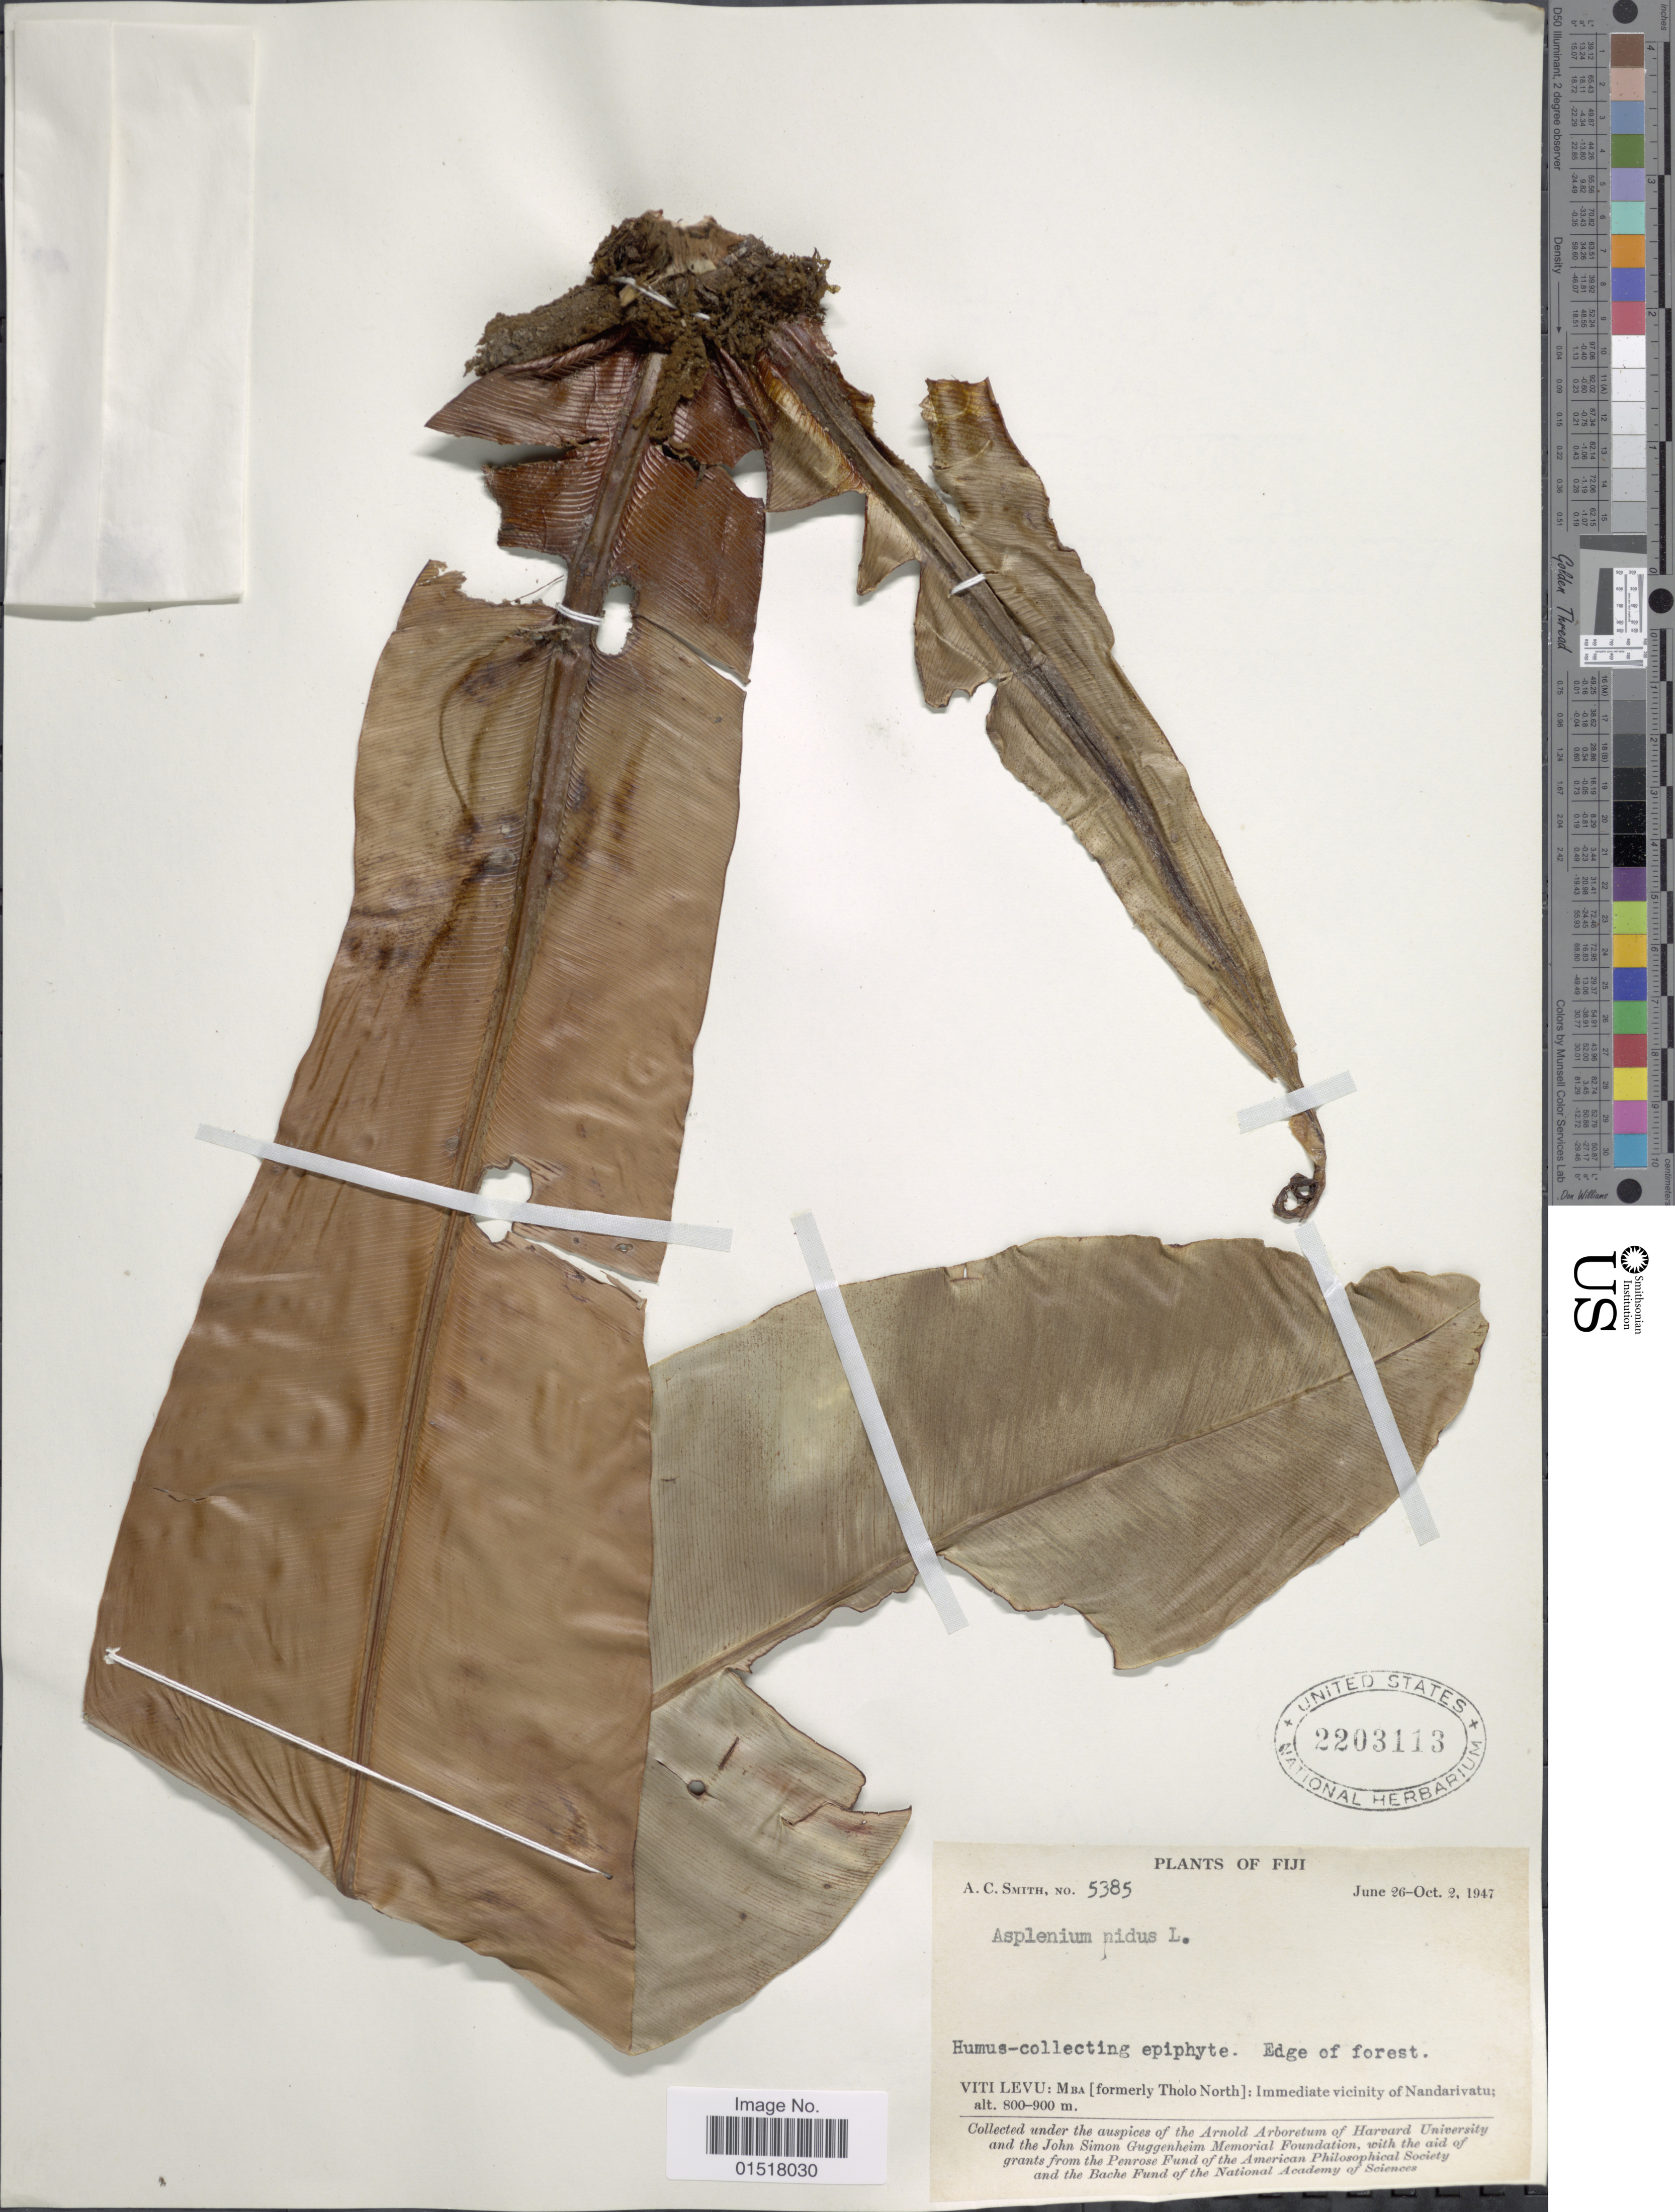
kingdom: Plantae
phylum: Tracheophyta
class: Polypodiopsida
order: Polypodiales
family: Aspleniaceae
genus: Asplenium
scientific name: Asplenium nidus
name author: L.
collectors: A. C. Smith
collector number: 5385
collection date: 1947-06-26/1947-10-02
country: Fiji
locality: Viti Levu: Mba [formerly Tholo North]: Immediate vicinity of Nandarivatu.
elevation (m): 800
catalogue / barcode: US 2203113